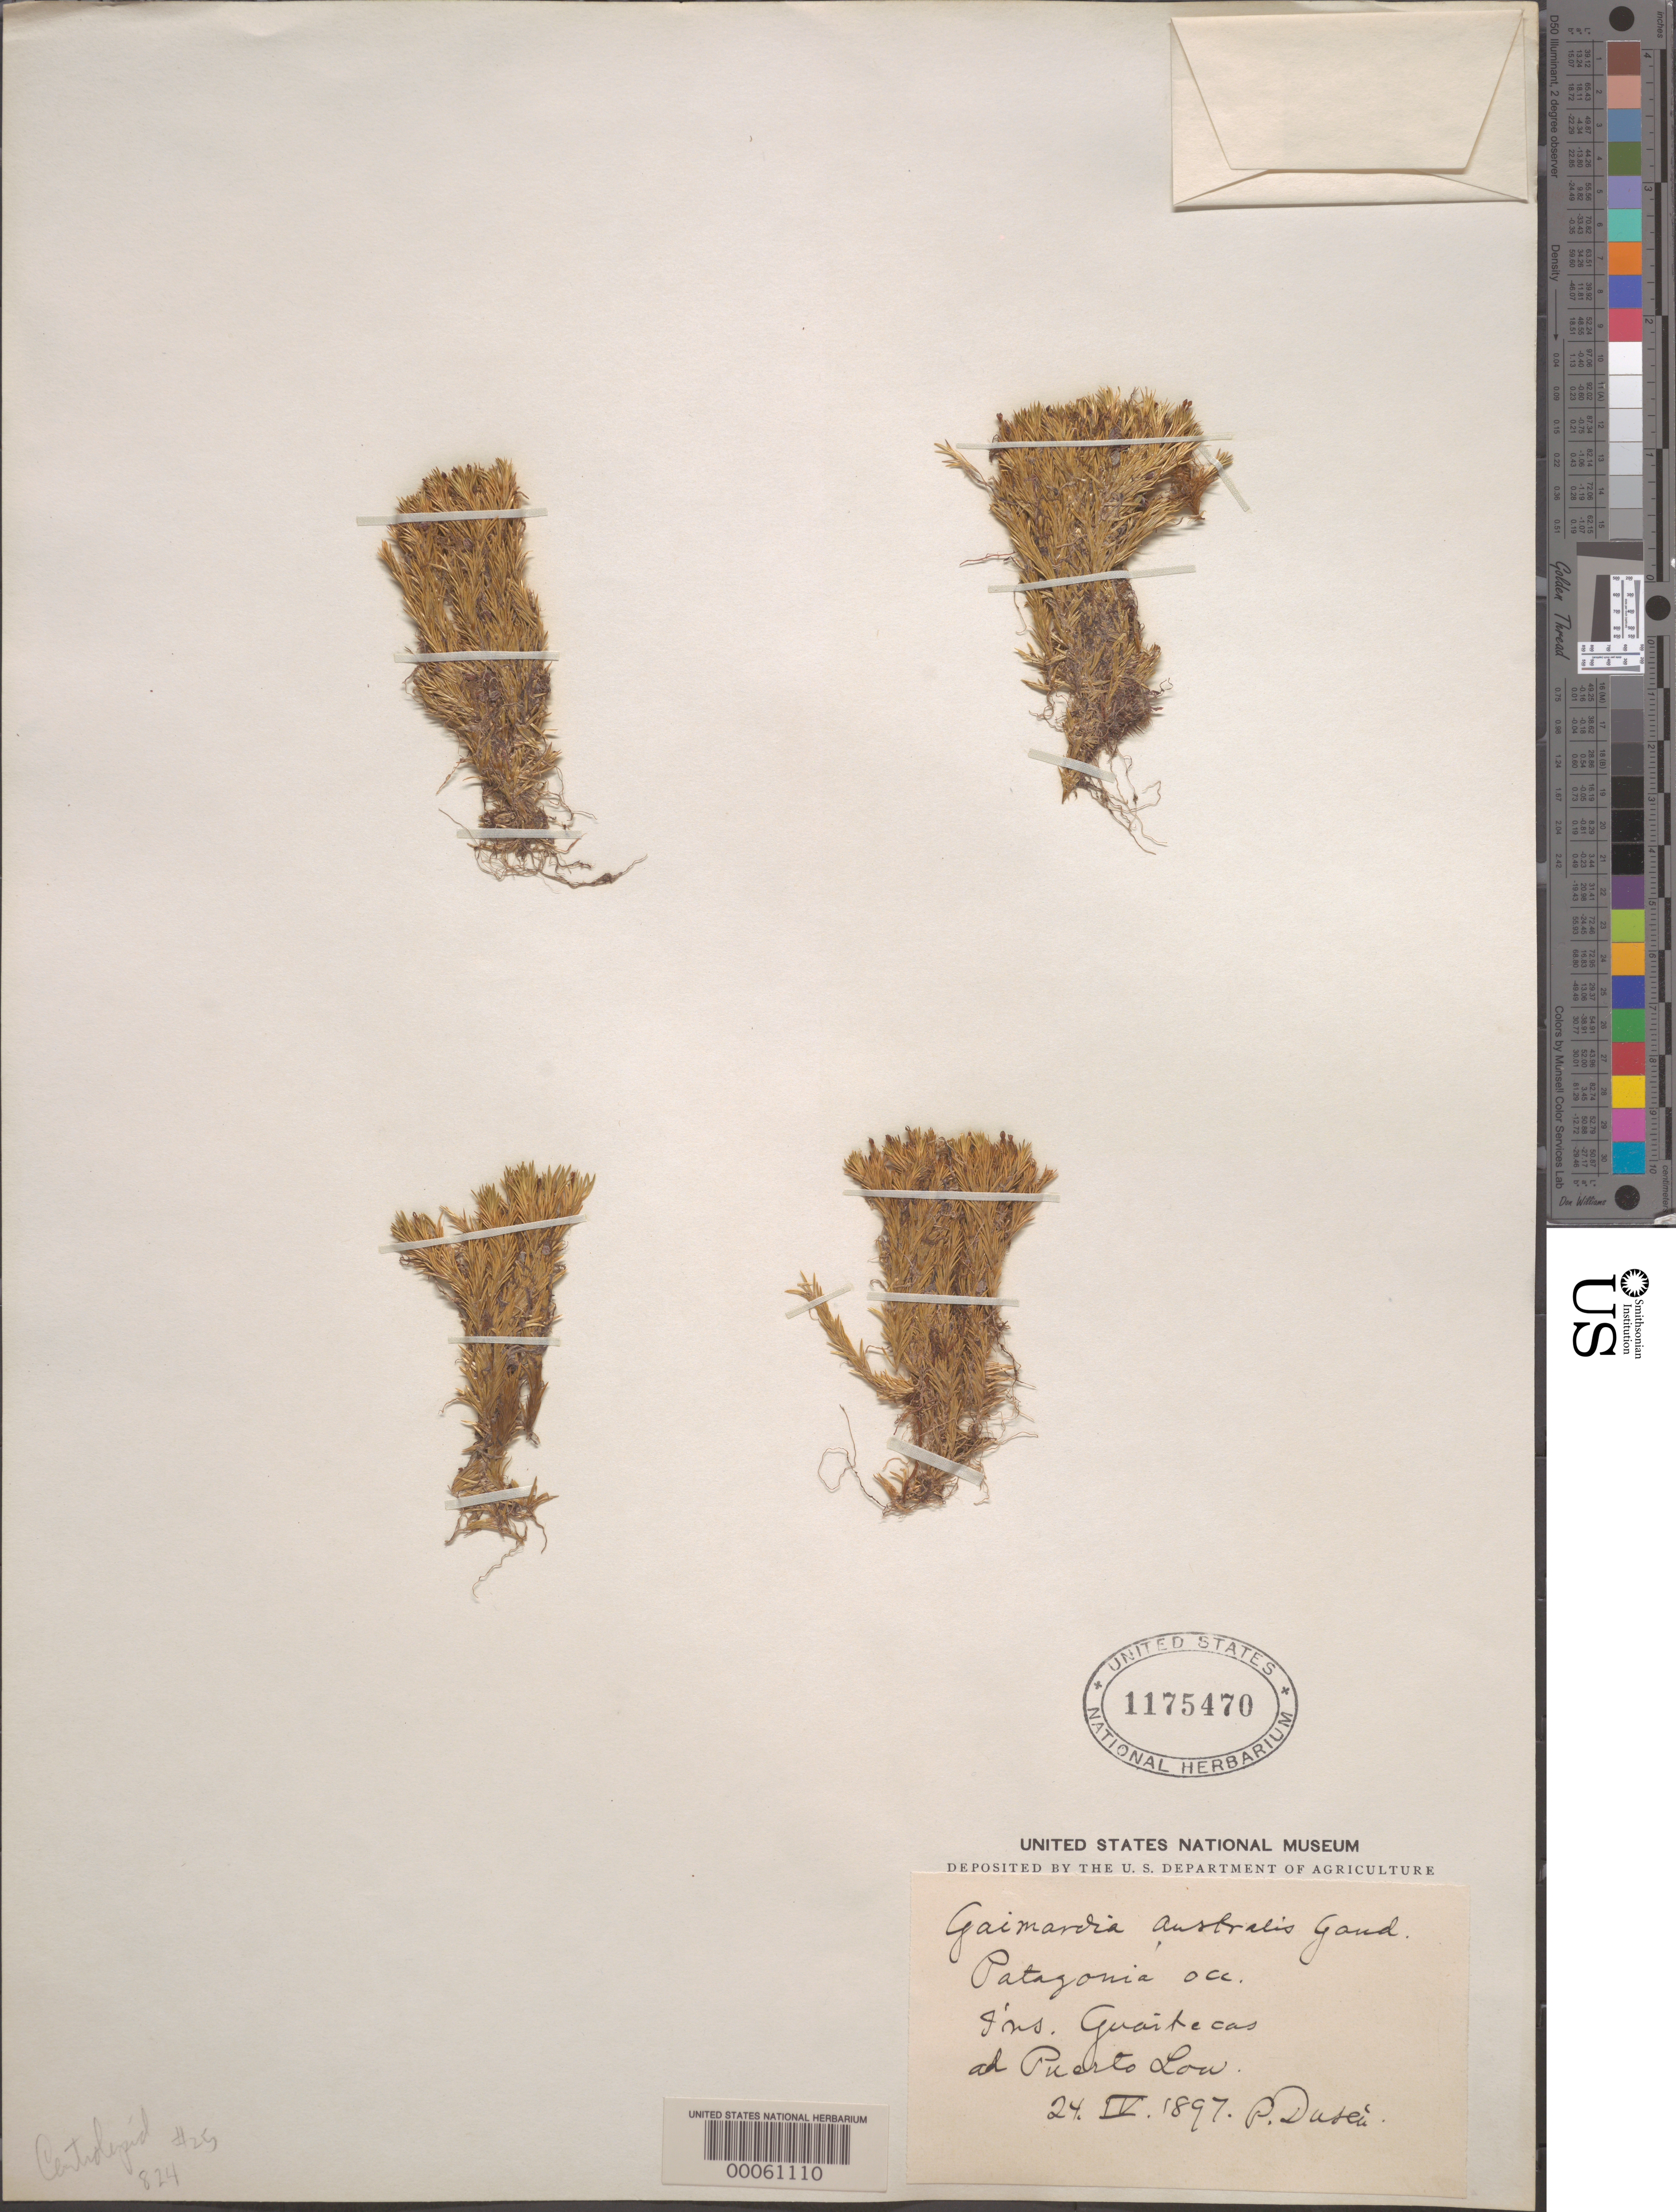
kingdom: Plantae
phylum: Tracheophyta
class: Liliopsida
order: Poales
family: Restionaceae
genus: Gaimardia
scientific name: Gaimardia australis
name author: Gaudich.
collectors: P. Dusén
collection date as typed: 24 Apr 1897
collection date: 1897-04-24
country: Argentina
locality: Collected in Patagonia Occ. at Puetro Lou.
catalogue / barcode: US 1175470